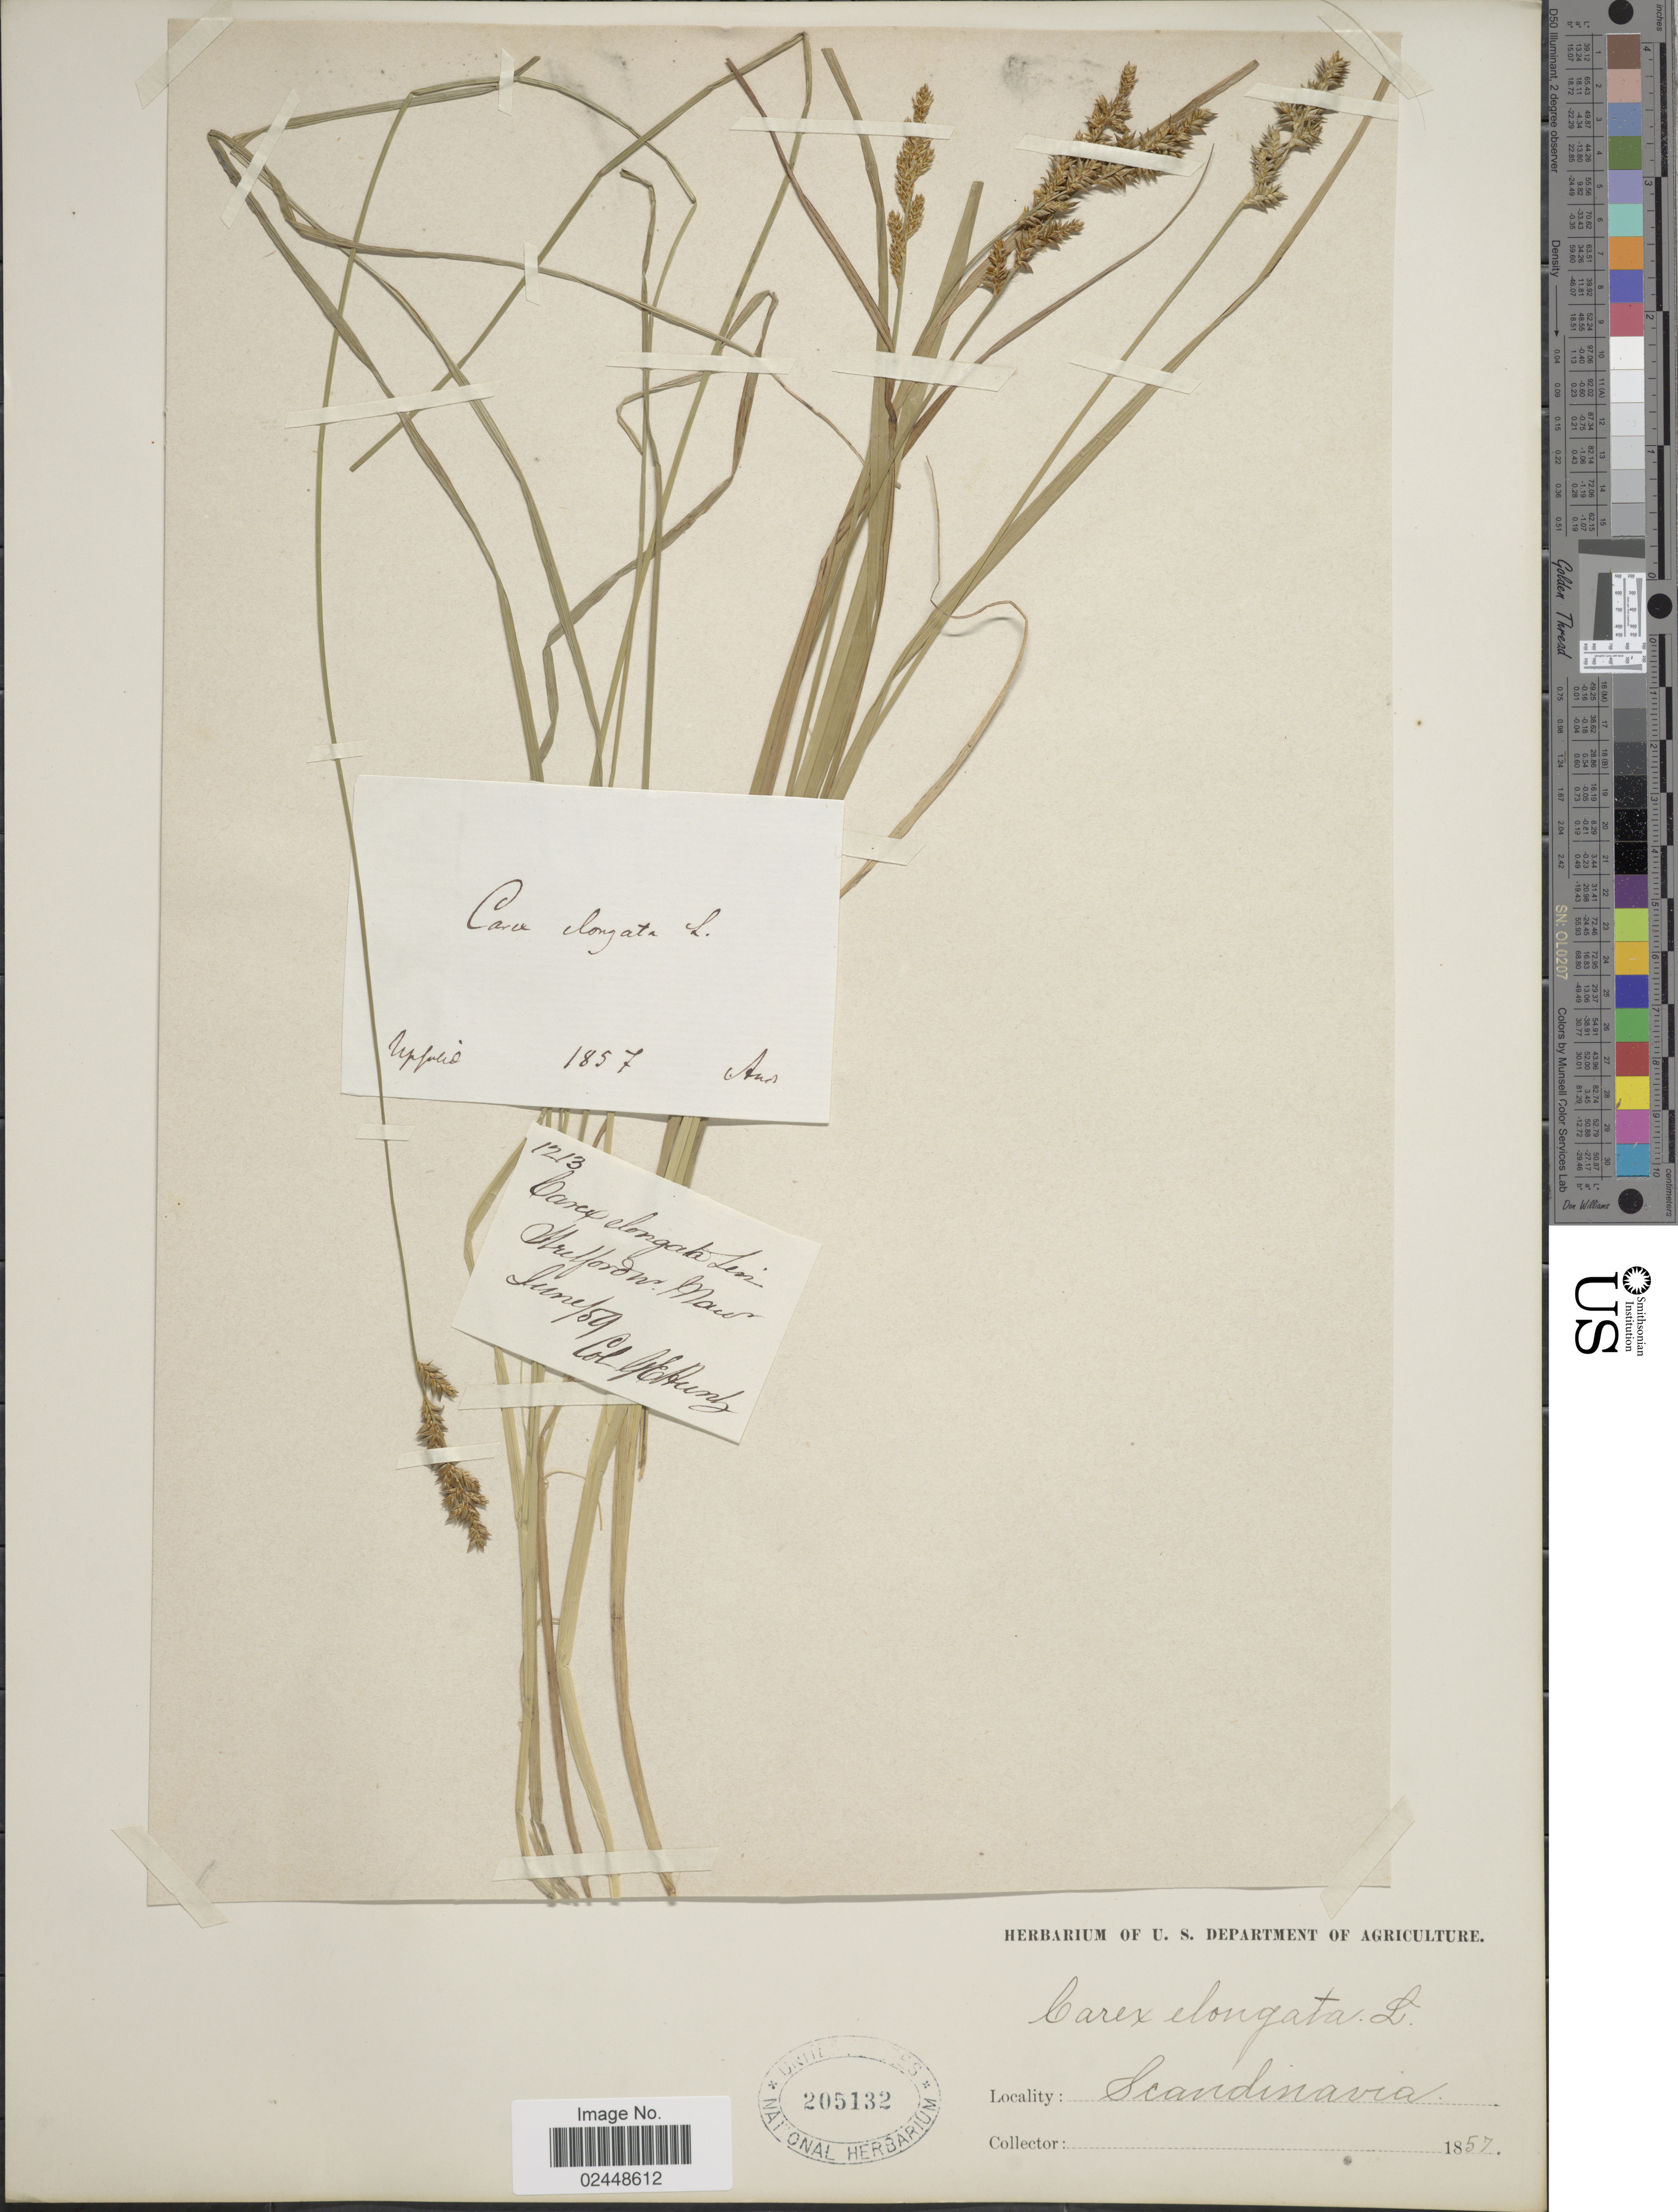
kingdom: Plantae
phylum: Tracheophyta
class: Liliopsida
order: Poales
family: Cyperaceae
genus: Carex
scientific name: Carex elongata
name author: L.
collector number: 1213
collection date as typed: Transcribed d/m/y: /6/59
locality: [illegible text] Scandinavia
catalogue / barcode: US 205132